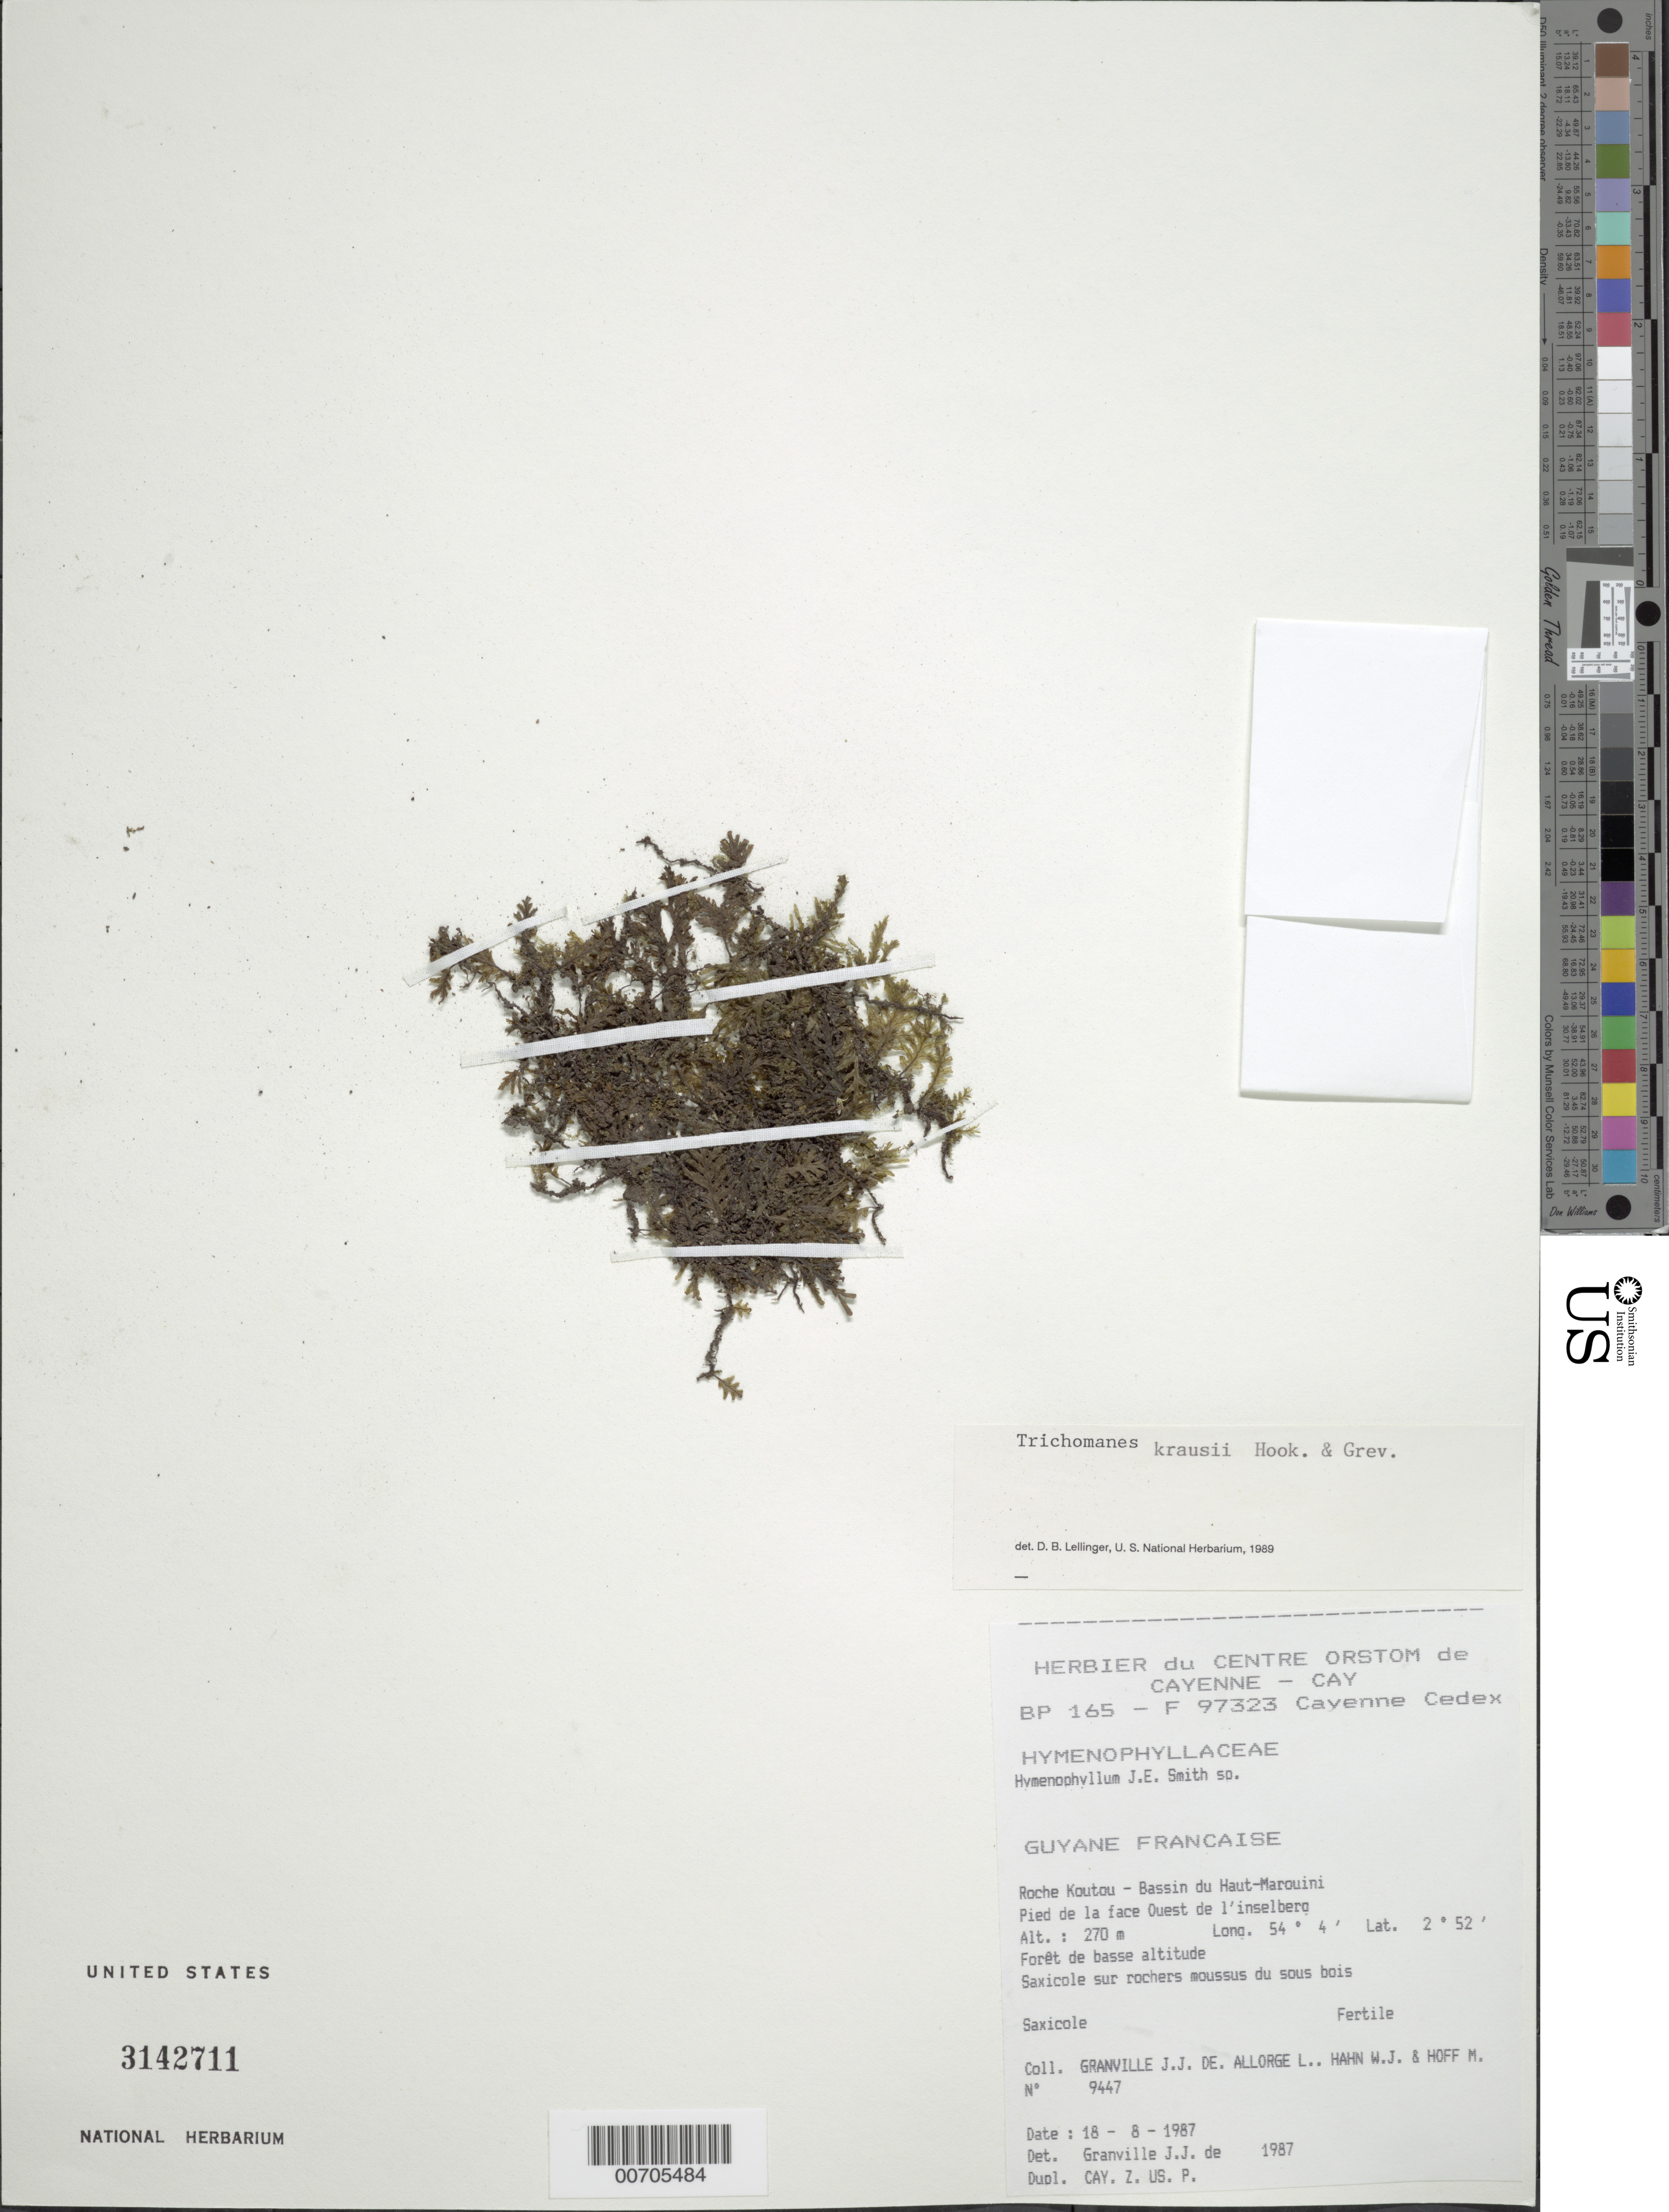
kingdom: Plantae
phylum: Tracheophyta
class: Polypodiopsida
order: Hymenophyllales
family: Hymenophyllaceae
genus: Didymoglossum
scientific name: Didymoglossum kraussii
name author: (Hook. & Grev.) C. Presl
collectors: J.-J. de Granville, L. Allorge, W. J. Hahn & M. Hoff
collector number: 9447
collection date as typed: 18-Aug-87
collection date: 1987-08-18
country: French Guiana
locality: Roche Koutou, Bassin du Haut-Marouini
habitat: Low forest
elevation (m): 270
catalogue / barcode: US 3142711